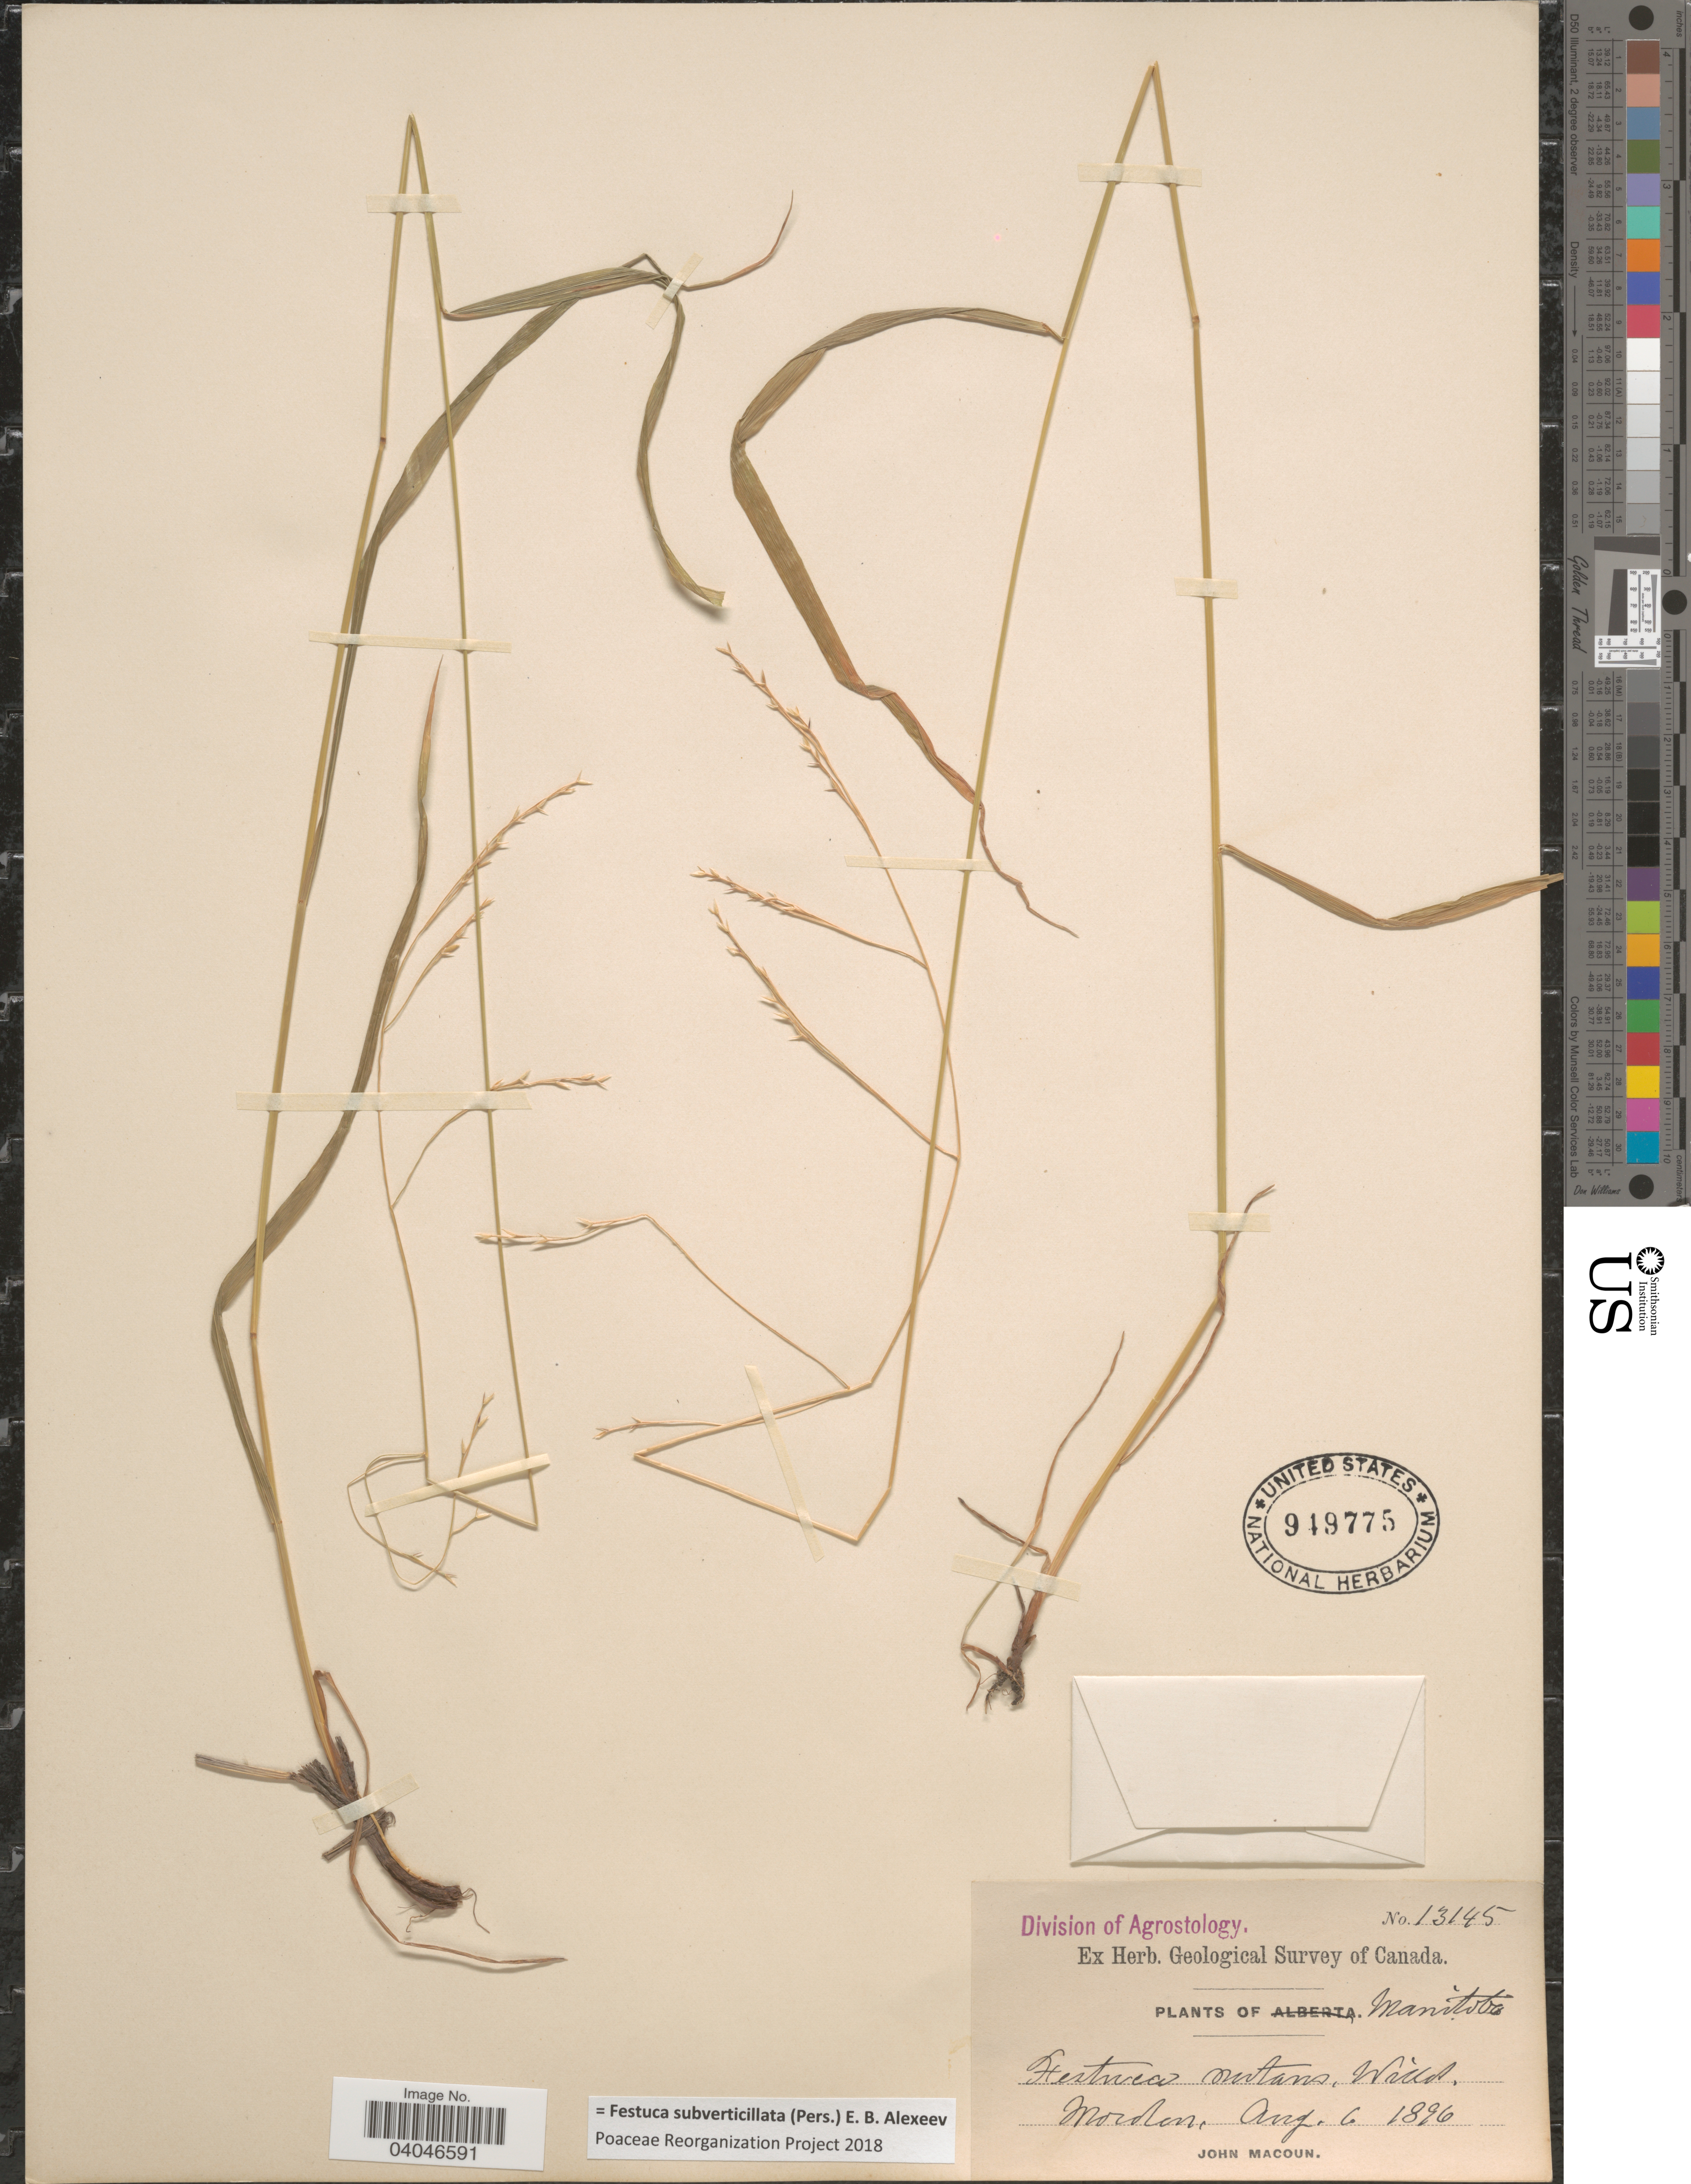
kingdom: Plantae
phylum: Tracheophyta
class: Liliopsida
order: Poales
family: Poaceae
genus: Festuca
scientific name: Festuca subverticillata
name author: (Pers.) E.B. Alexeev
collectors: J. Macoun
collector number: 13145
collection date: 1896-08-06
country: Canada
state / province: Manitoba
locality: Morden.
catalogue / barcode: US 949775